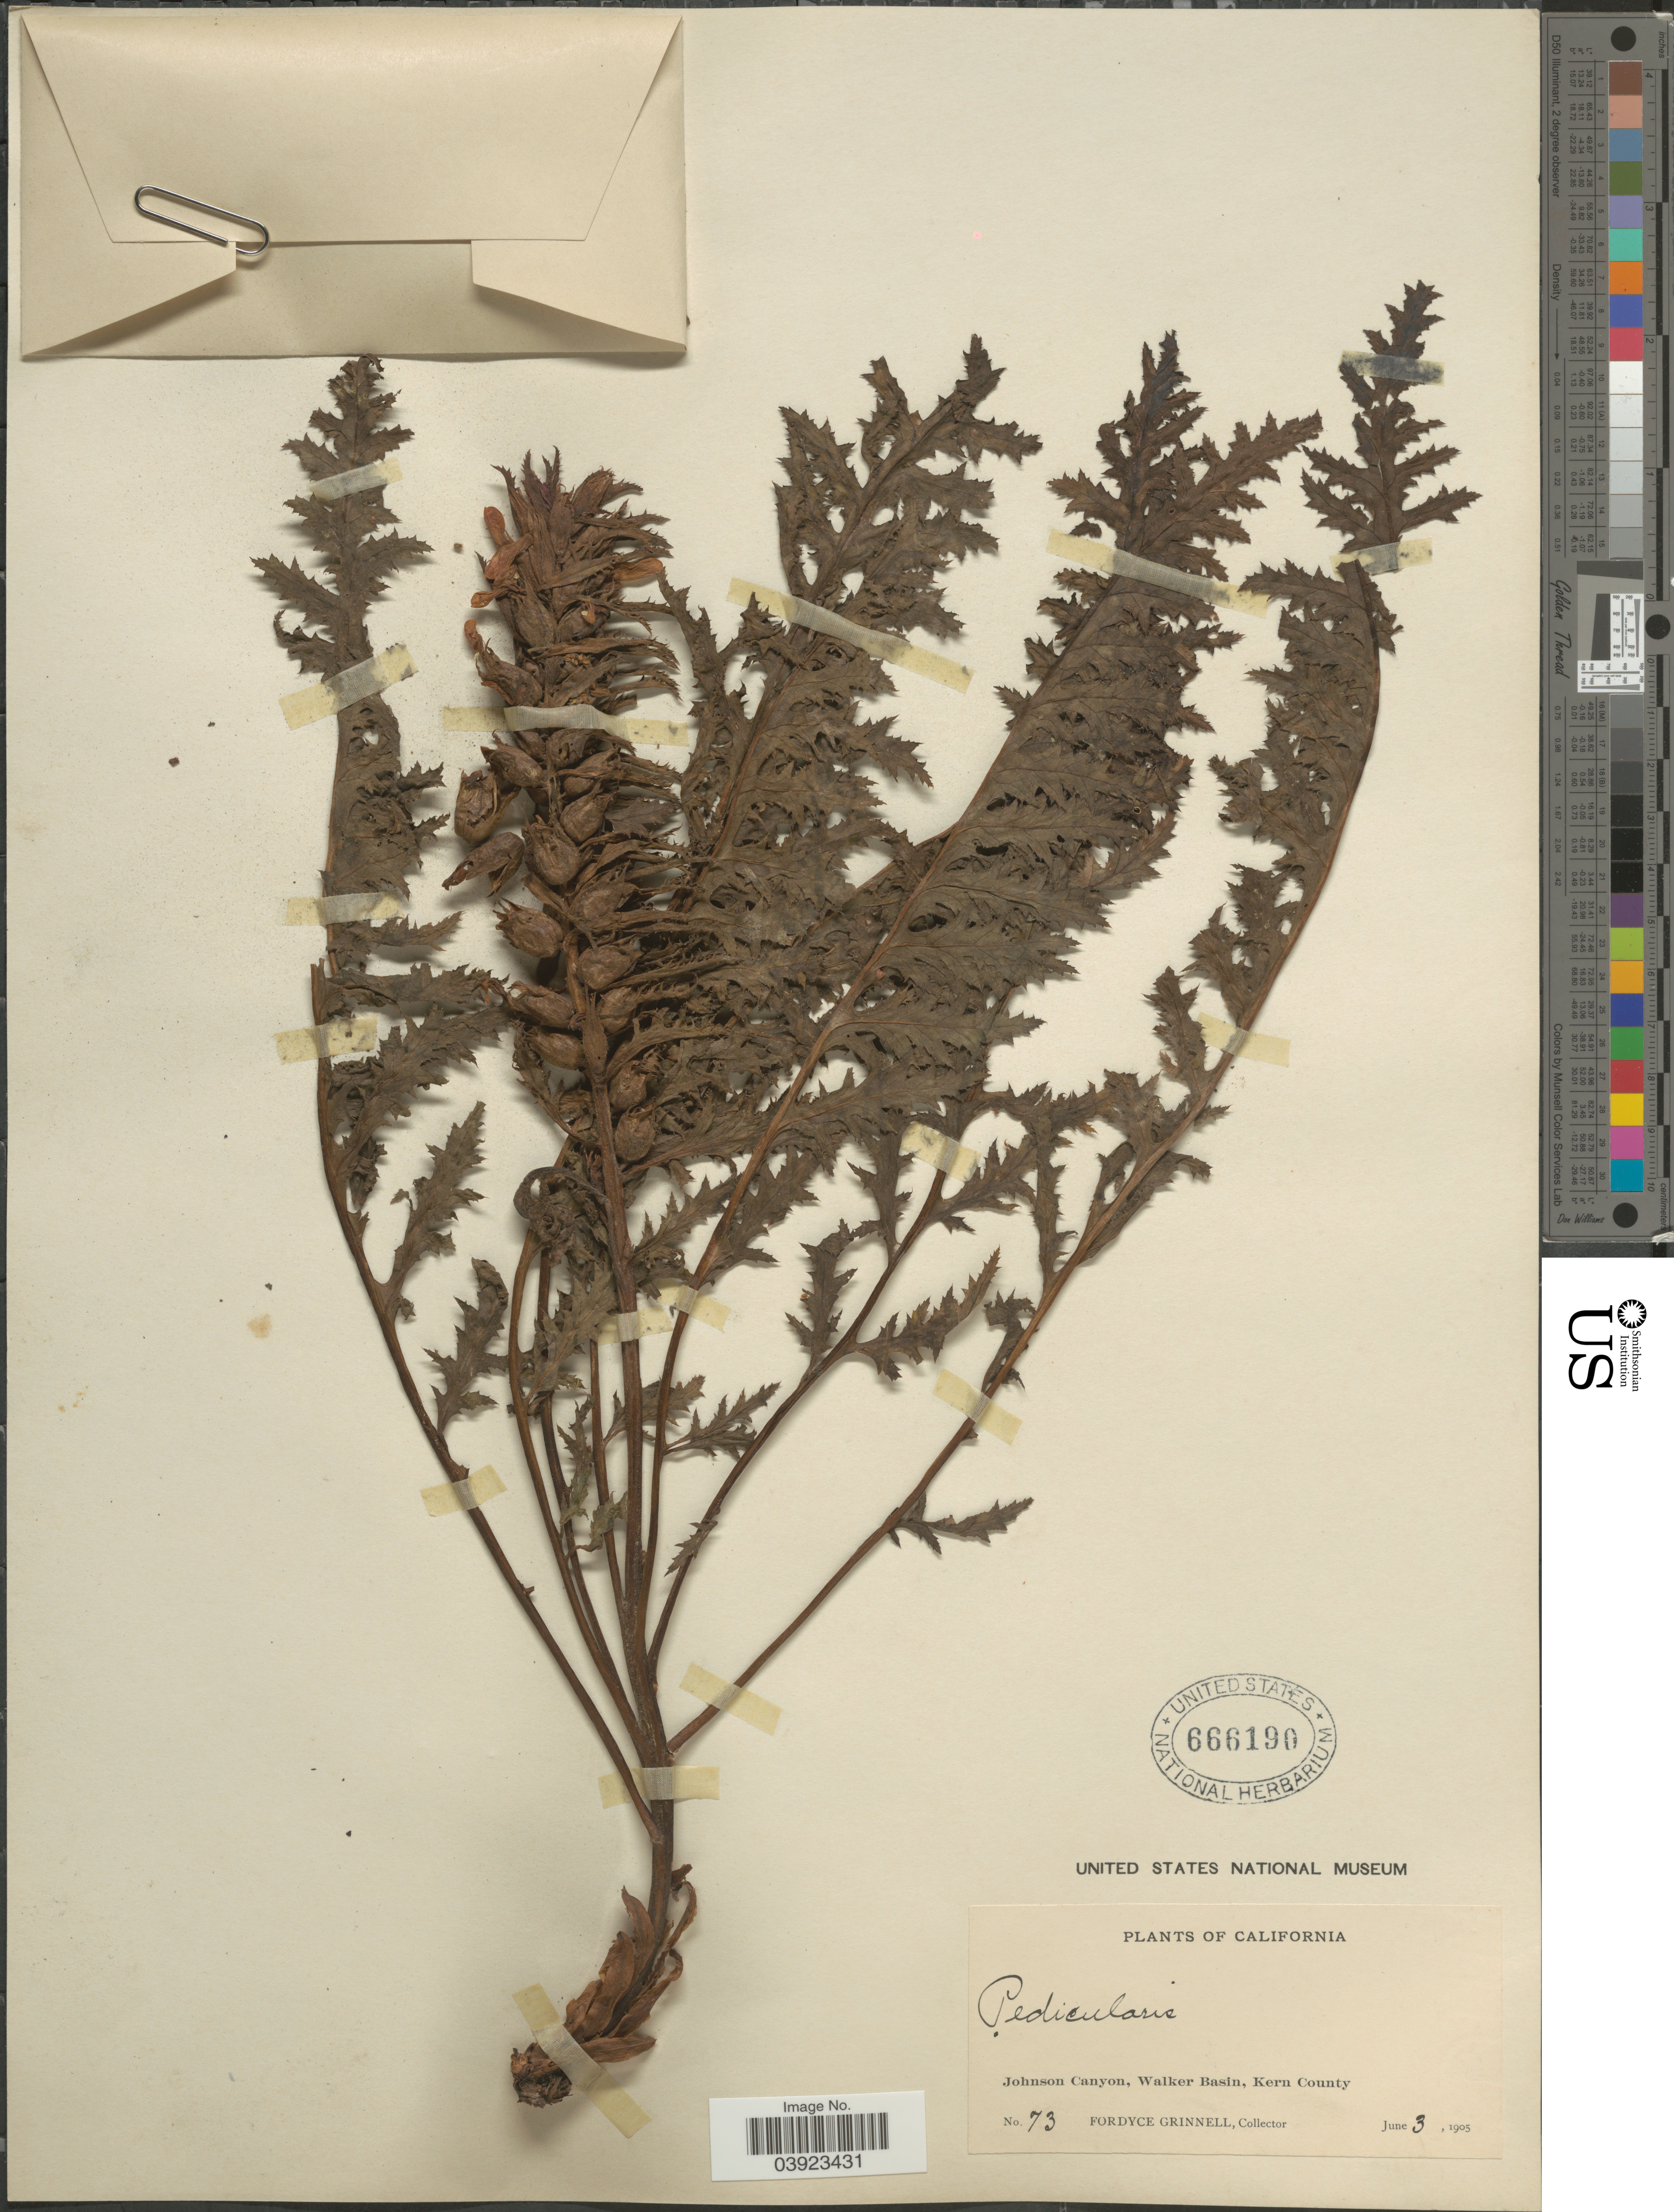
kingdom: Plantae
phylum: Tracheophyta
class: Magnoliopsida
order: Lamiales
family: Orobanchaceae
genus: Pedicularis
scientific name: Pedicularis semibarbata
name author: A. Gray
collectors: F. Grinnell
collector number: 73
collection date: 1905-06-03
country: United States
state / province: California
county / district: Kern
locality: Johnson Canyon, Walker Basin, Kern County.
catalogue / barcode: US 666190